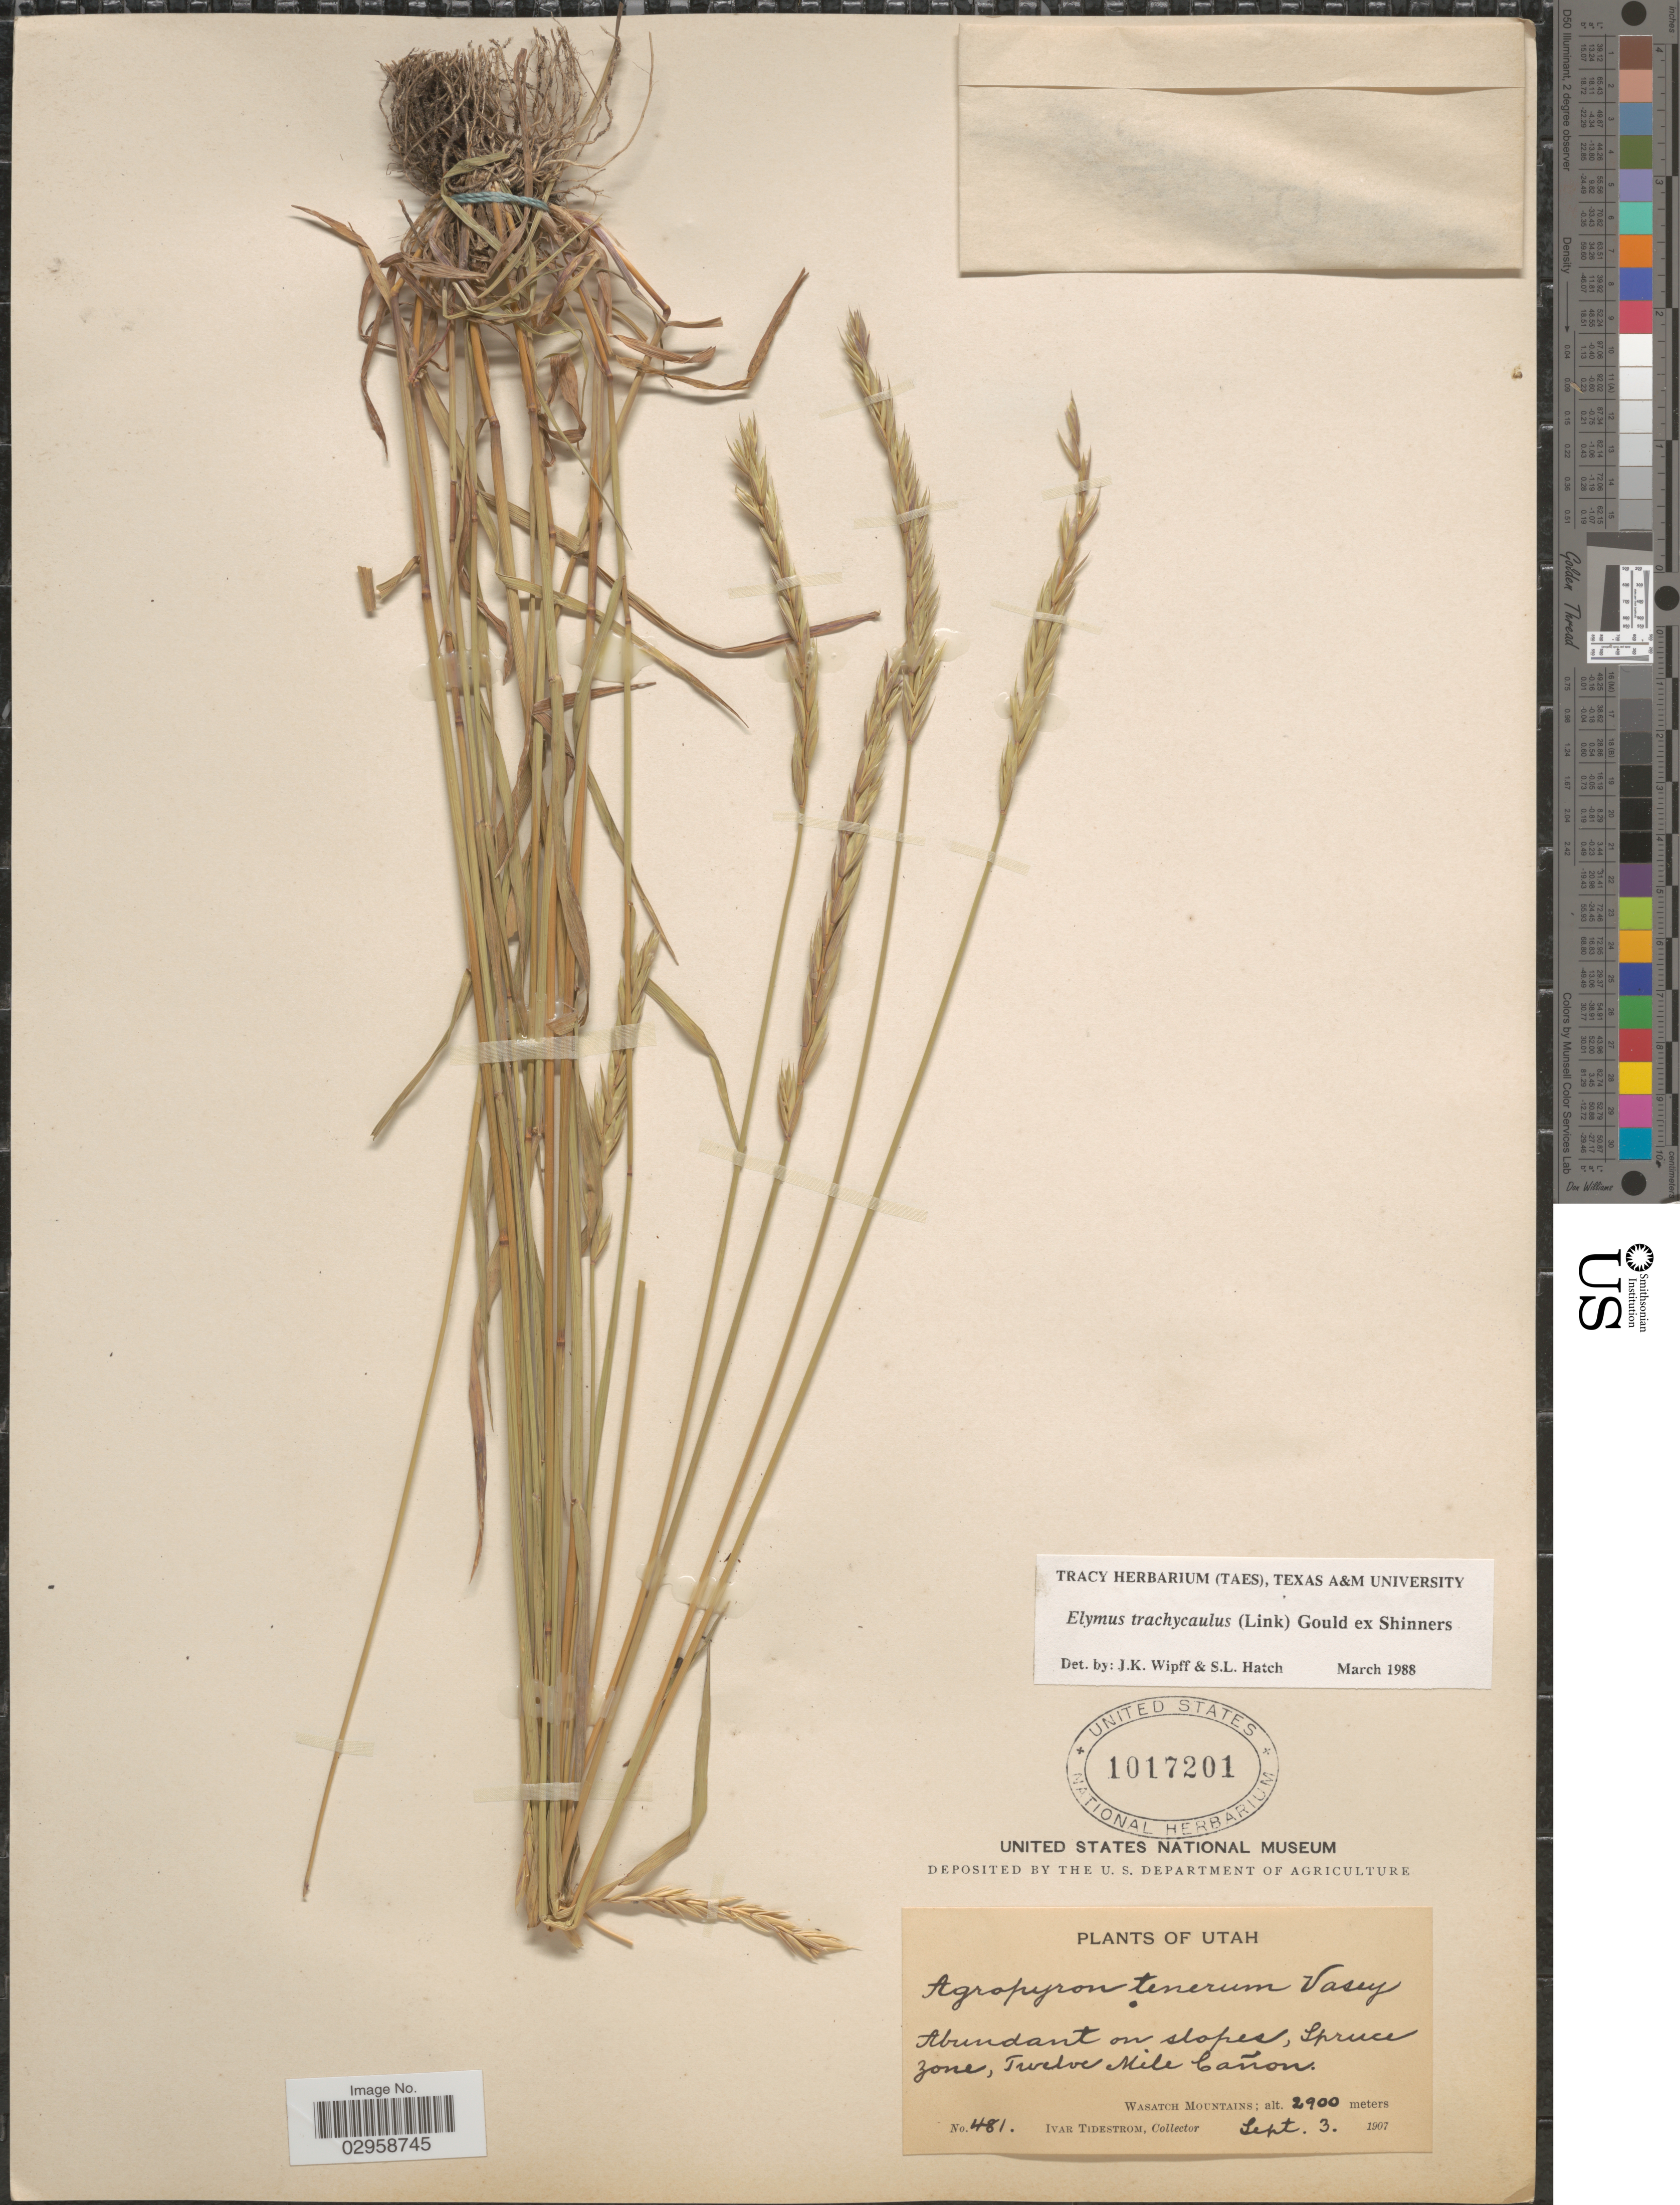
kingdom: Plantae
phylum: Tracheophyta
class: Liliopsida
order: Poales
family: Poaceae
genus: Elymus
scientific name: Elymus trachycaulus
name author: (Link) Gould ex Shinners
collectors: I. F. Tidestrom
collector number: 481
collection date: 1907-09-03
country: United States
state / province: Utah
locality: Spruce Zone, Twelve Mile Cañon. Wasatch Mountains.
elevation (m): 2900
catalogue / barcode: US 1017201